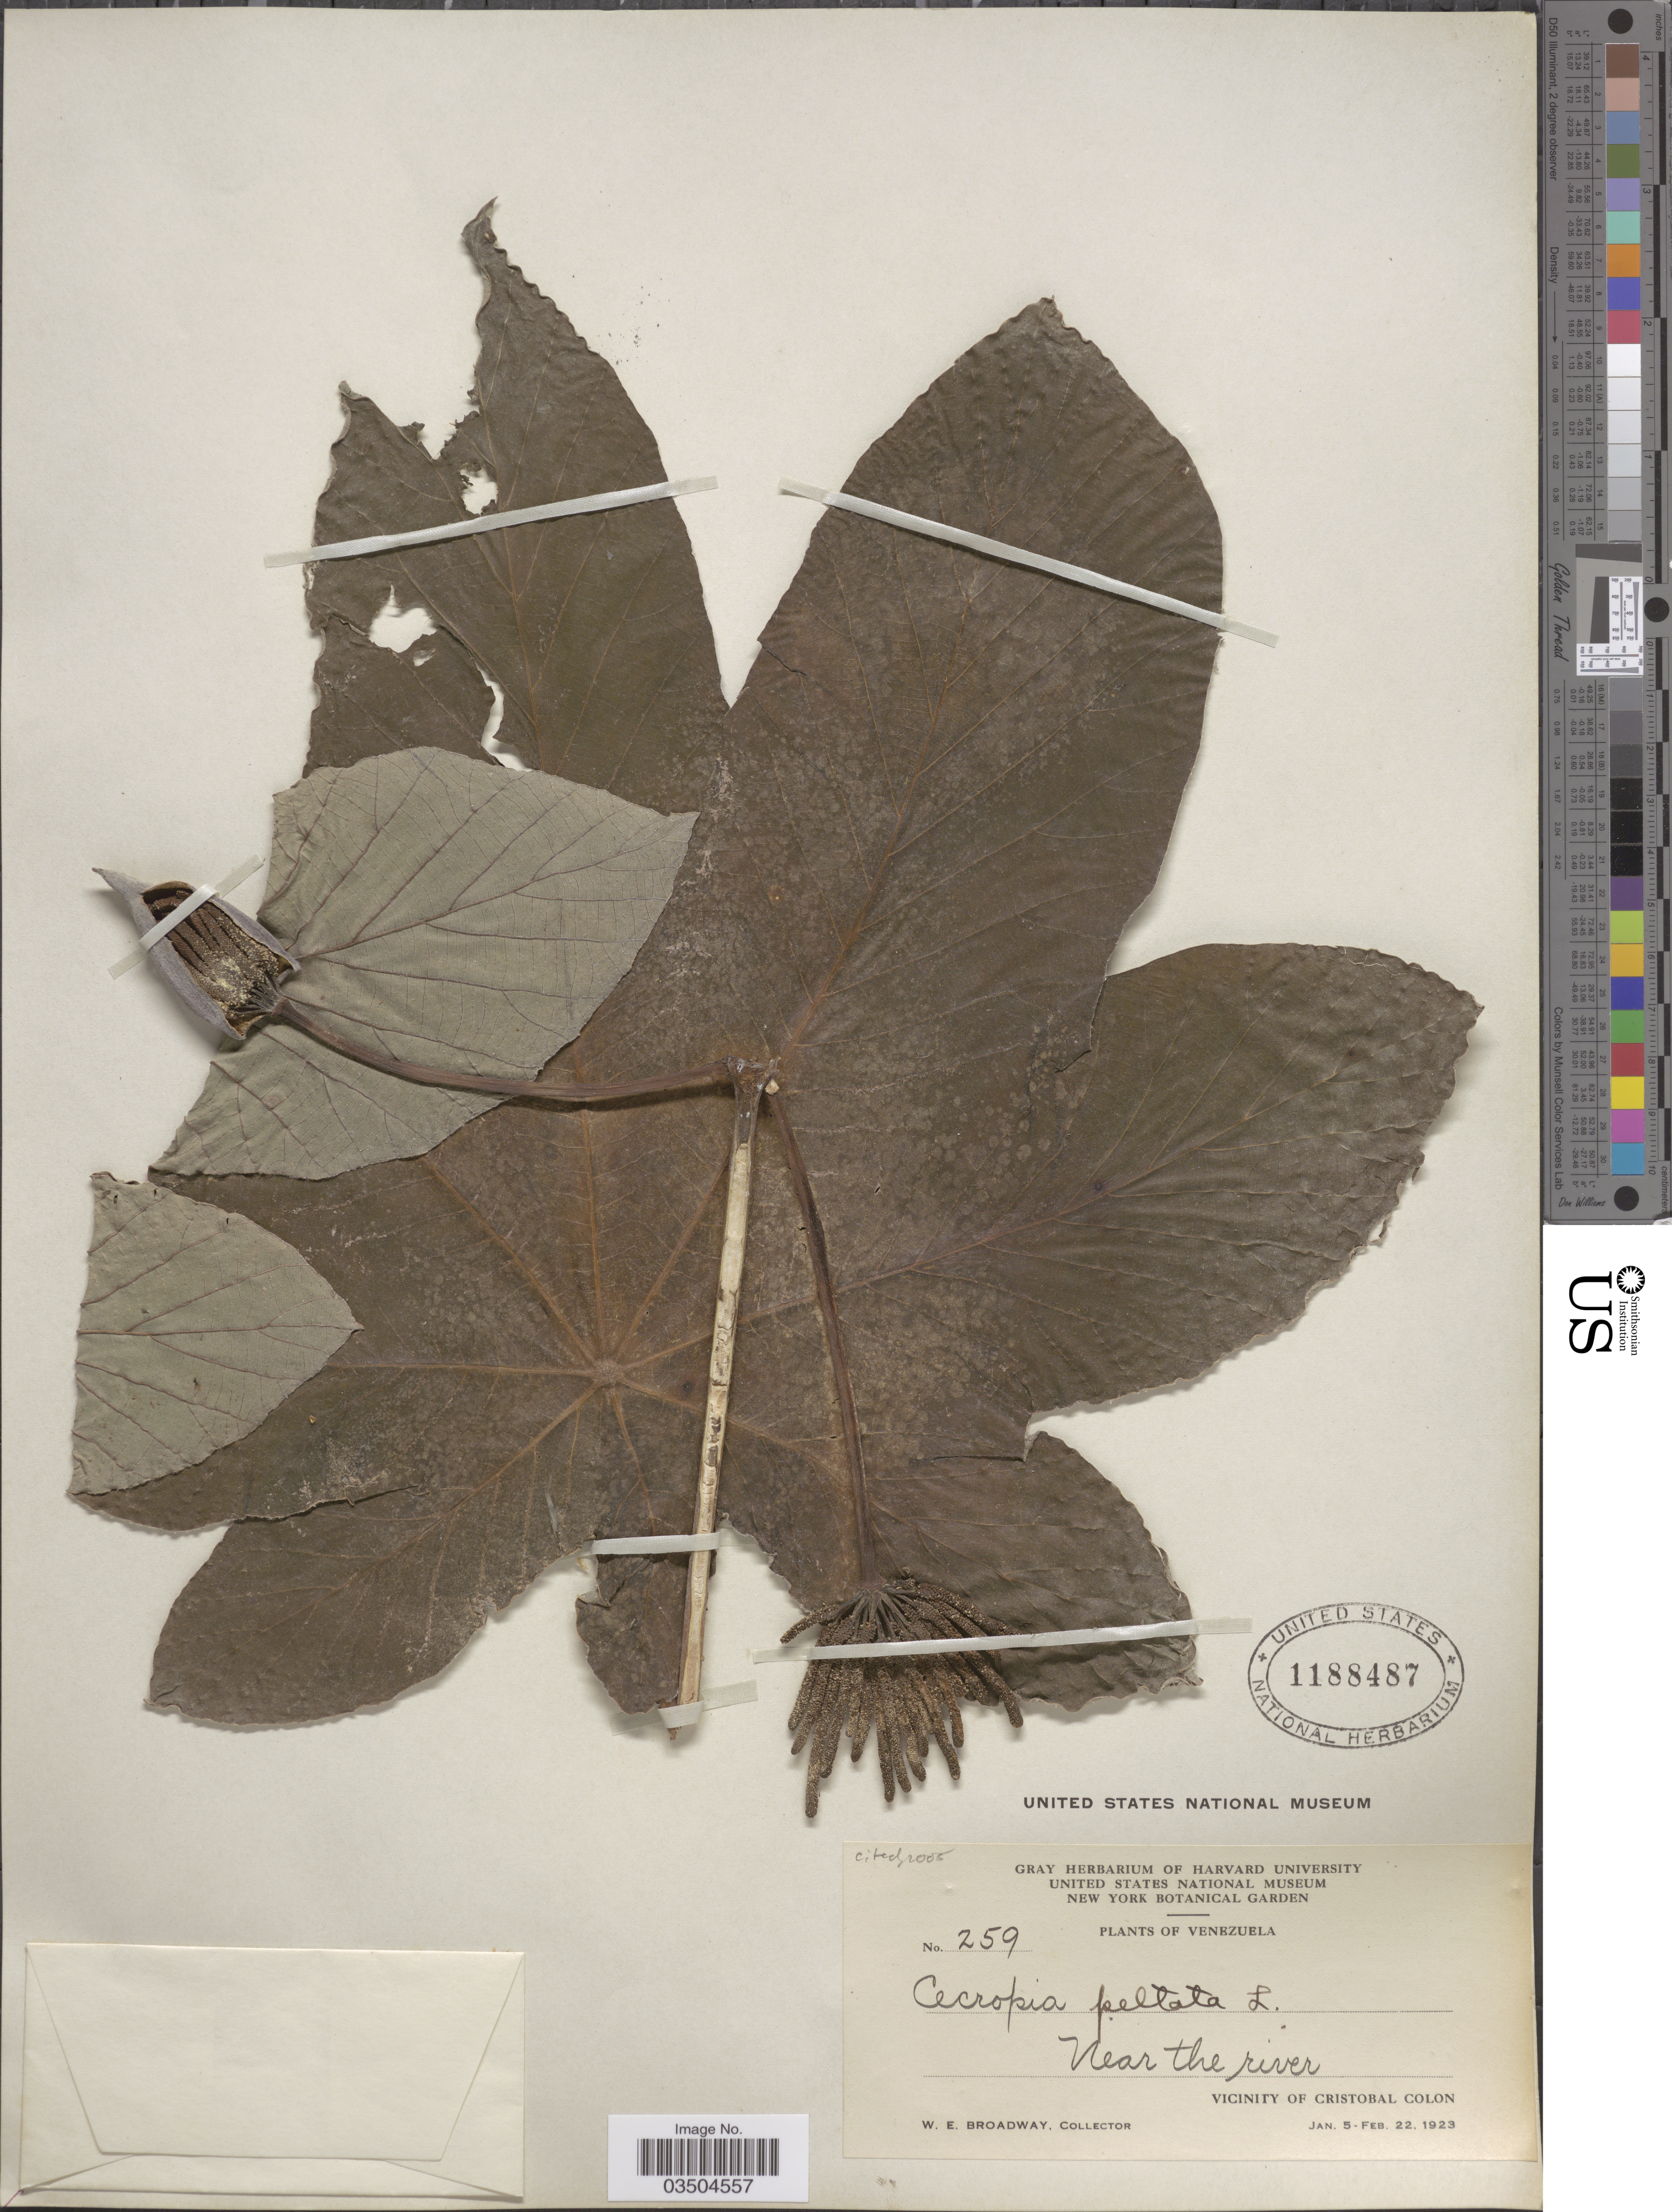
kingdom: Plantae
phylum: Tracheophyta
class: Magnoliopsida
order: Rosales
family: Urticaceae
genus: Cecropia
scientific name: Cecropia peltata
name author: L.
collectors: W. E. Broadway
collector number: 259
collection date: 1923-01-05/1923-02-22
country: Venezuela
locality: Near the river, Vicinity of Cristobal Colon.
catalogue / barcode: US 1188487